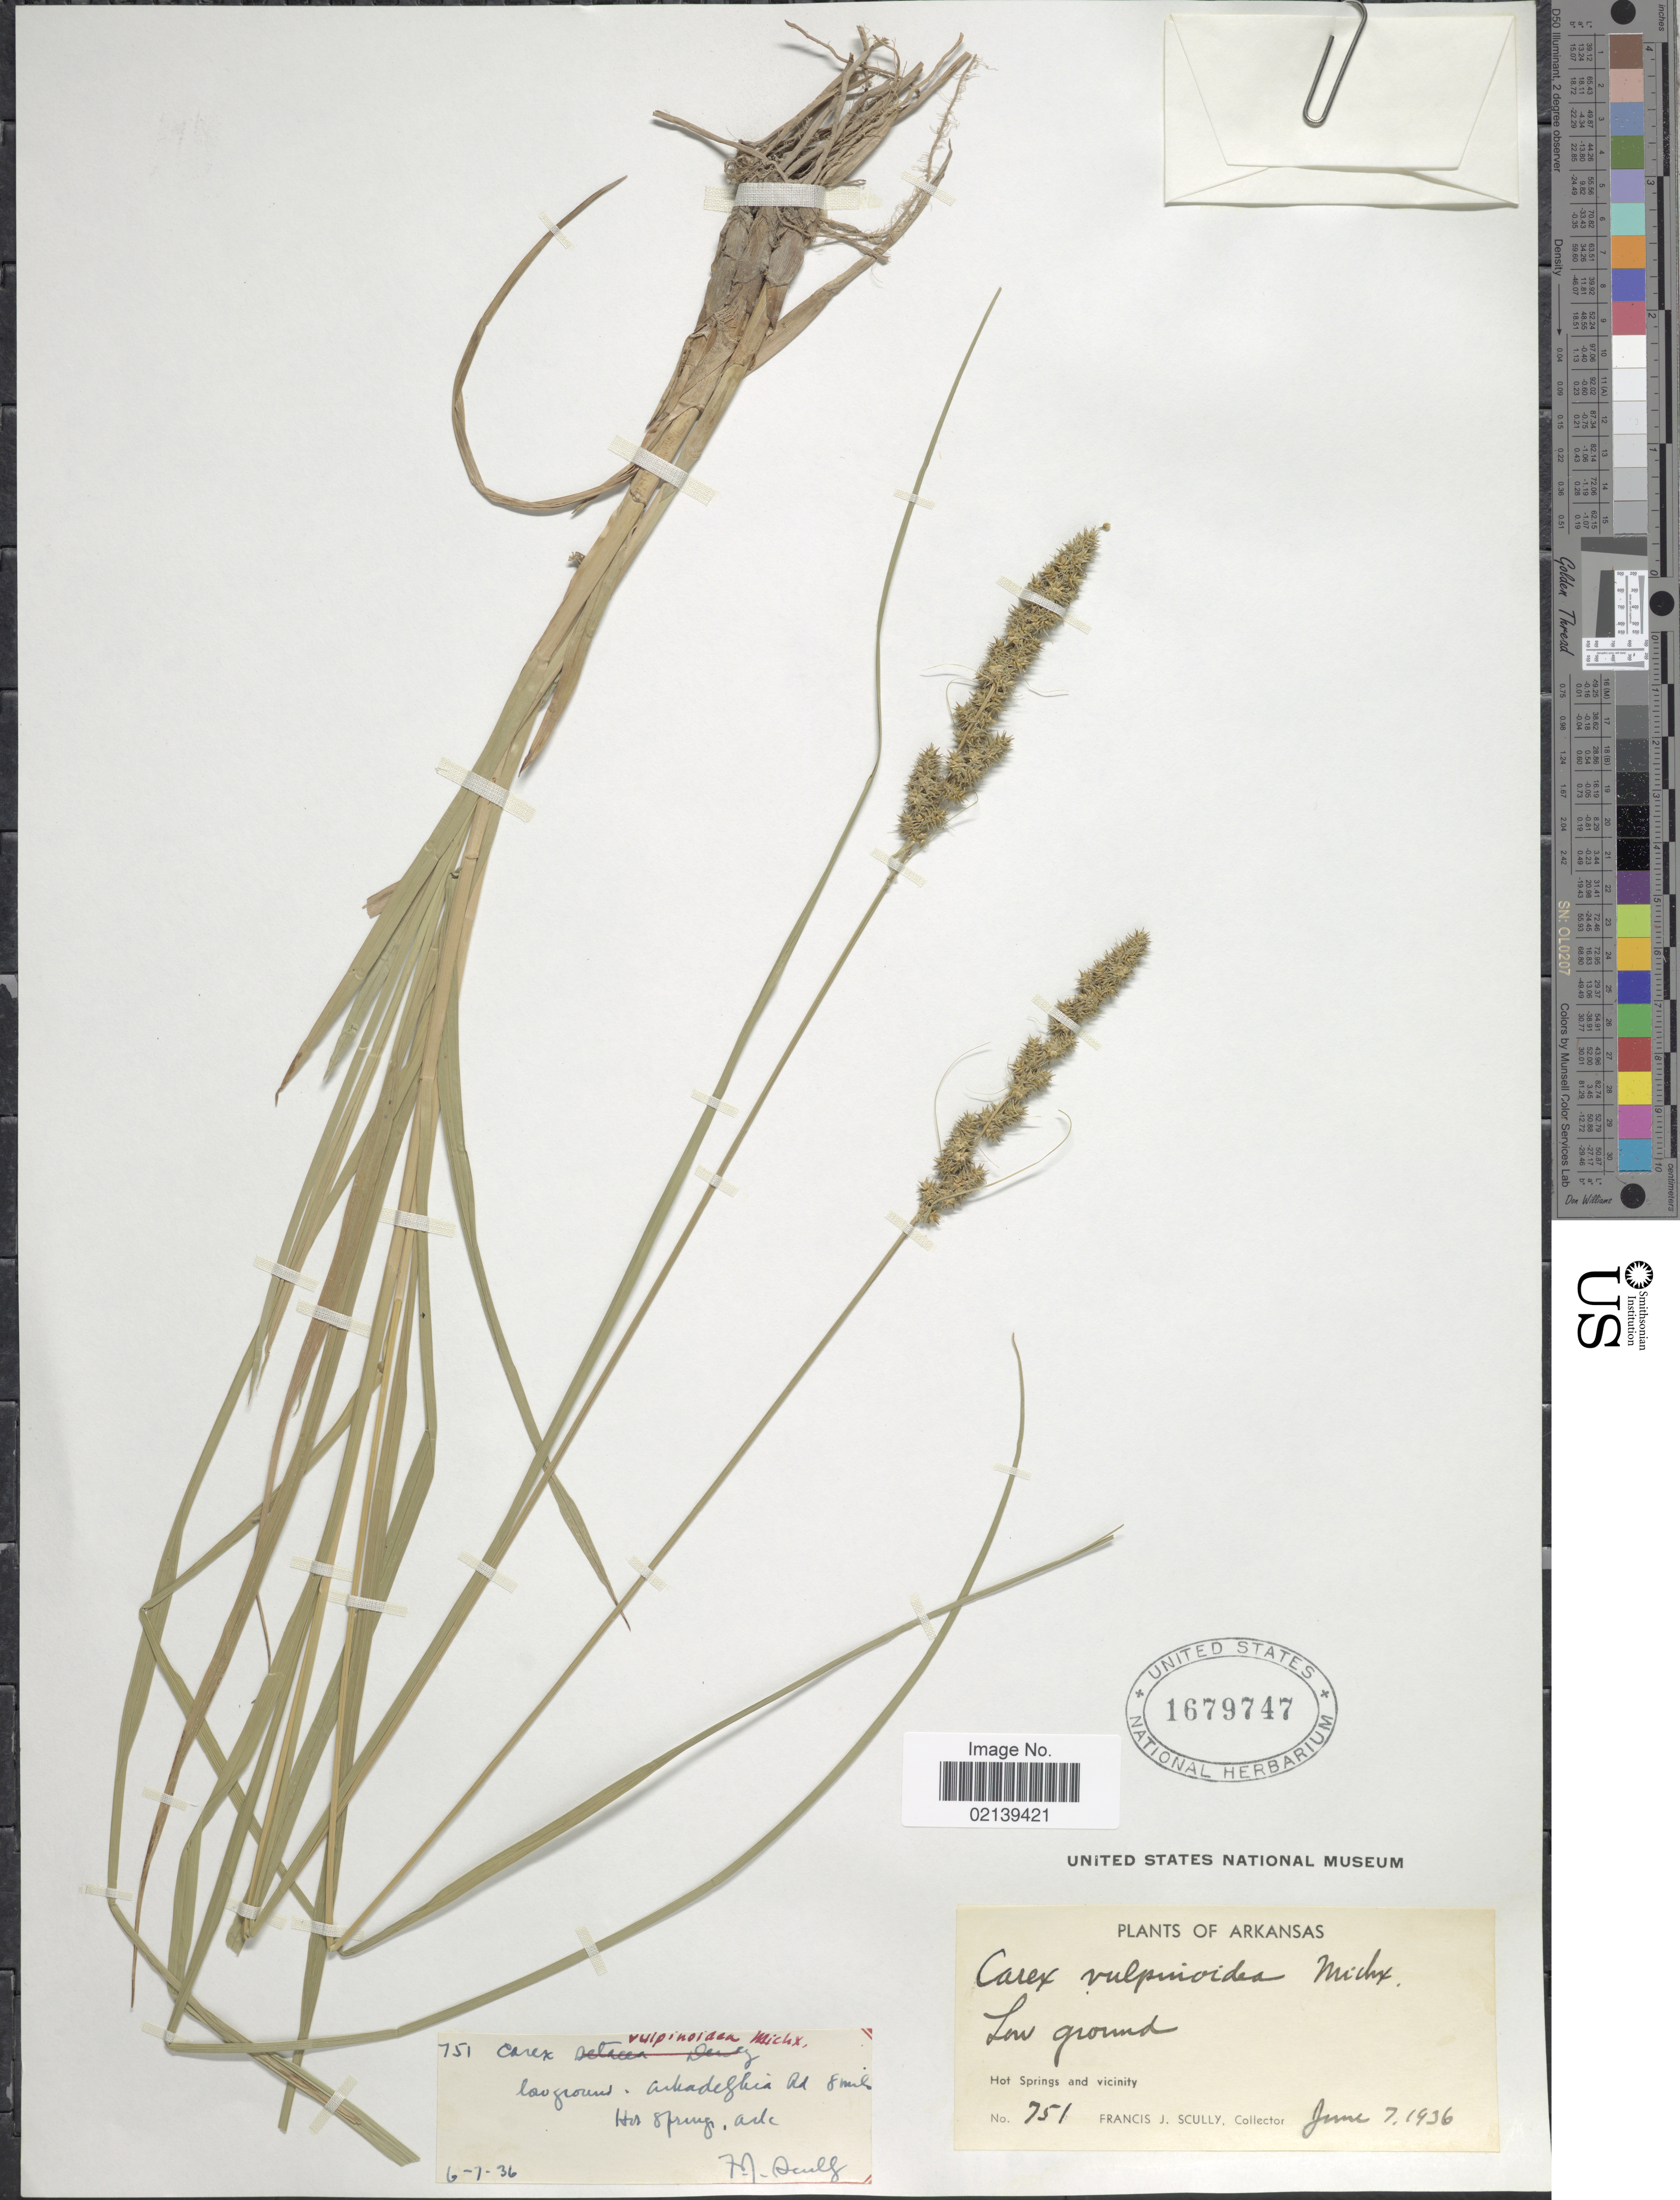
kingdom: Plantae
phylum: Tracheophyta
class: Liliopsida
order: Poales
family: Cyperaceae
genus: Carex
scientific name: Carex vulpinoidea Michx.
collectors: F. J. Scully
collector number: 751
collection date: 1936-06-07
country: United States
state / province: Arkansas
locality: Low ground, Hot Springs and vicinity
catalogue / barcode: US 1679747